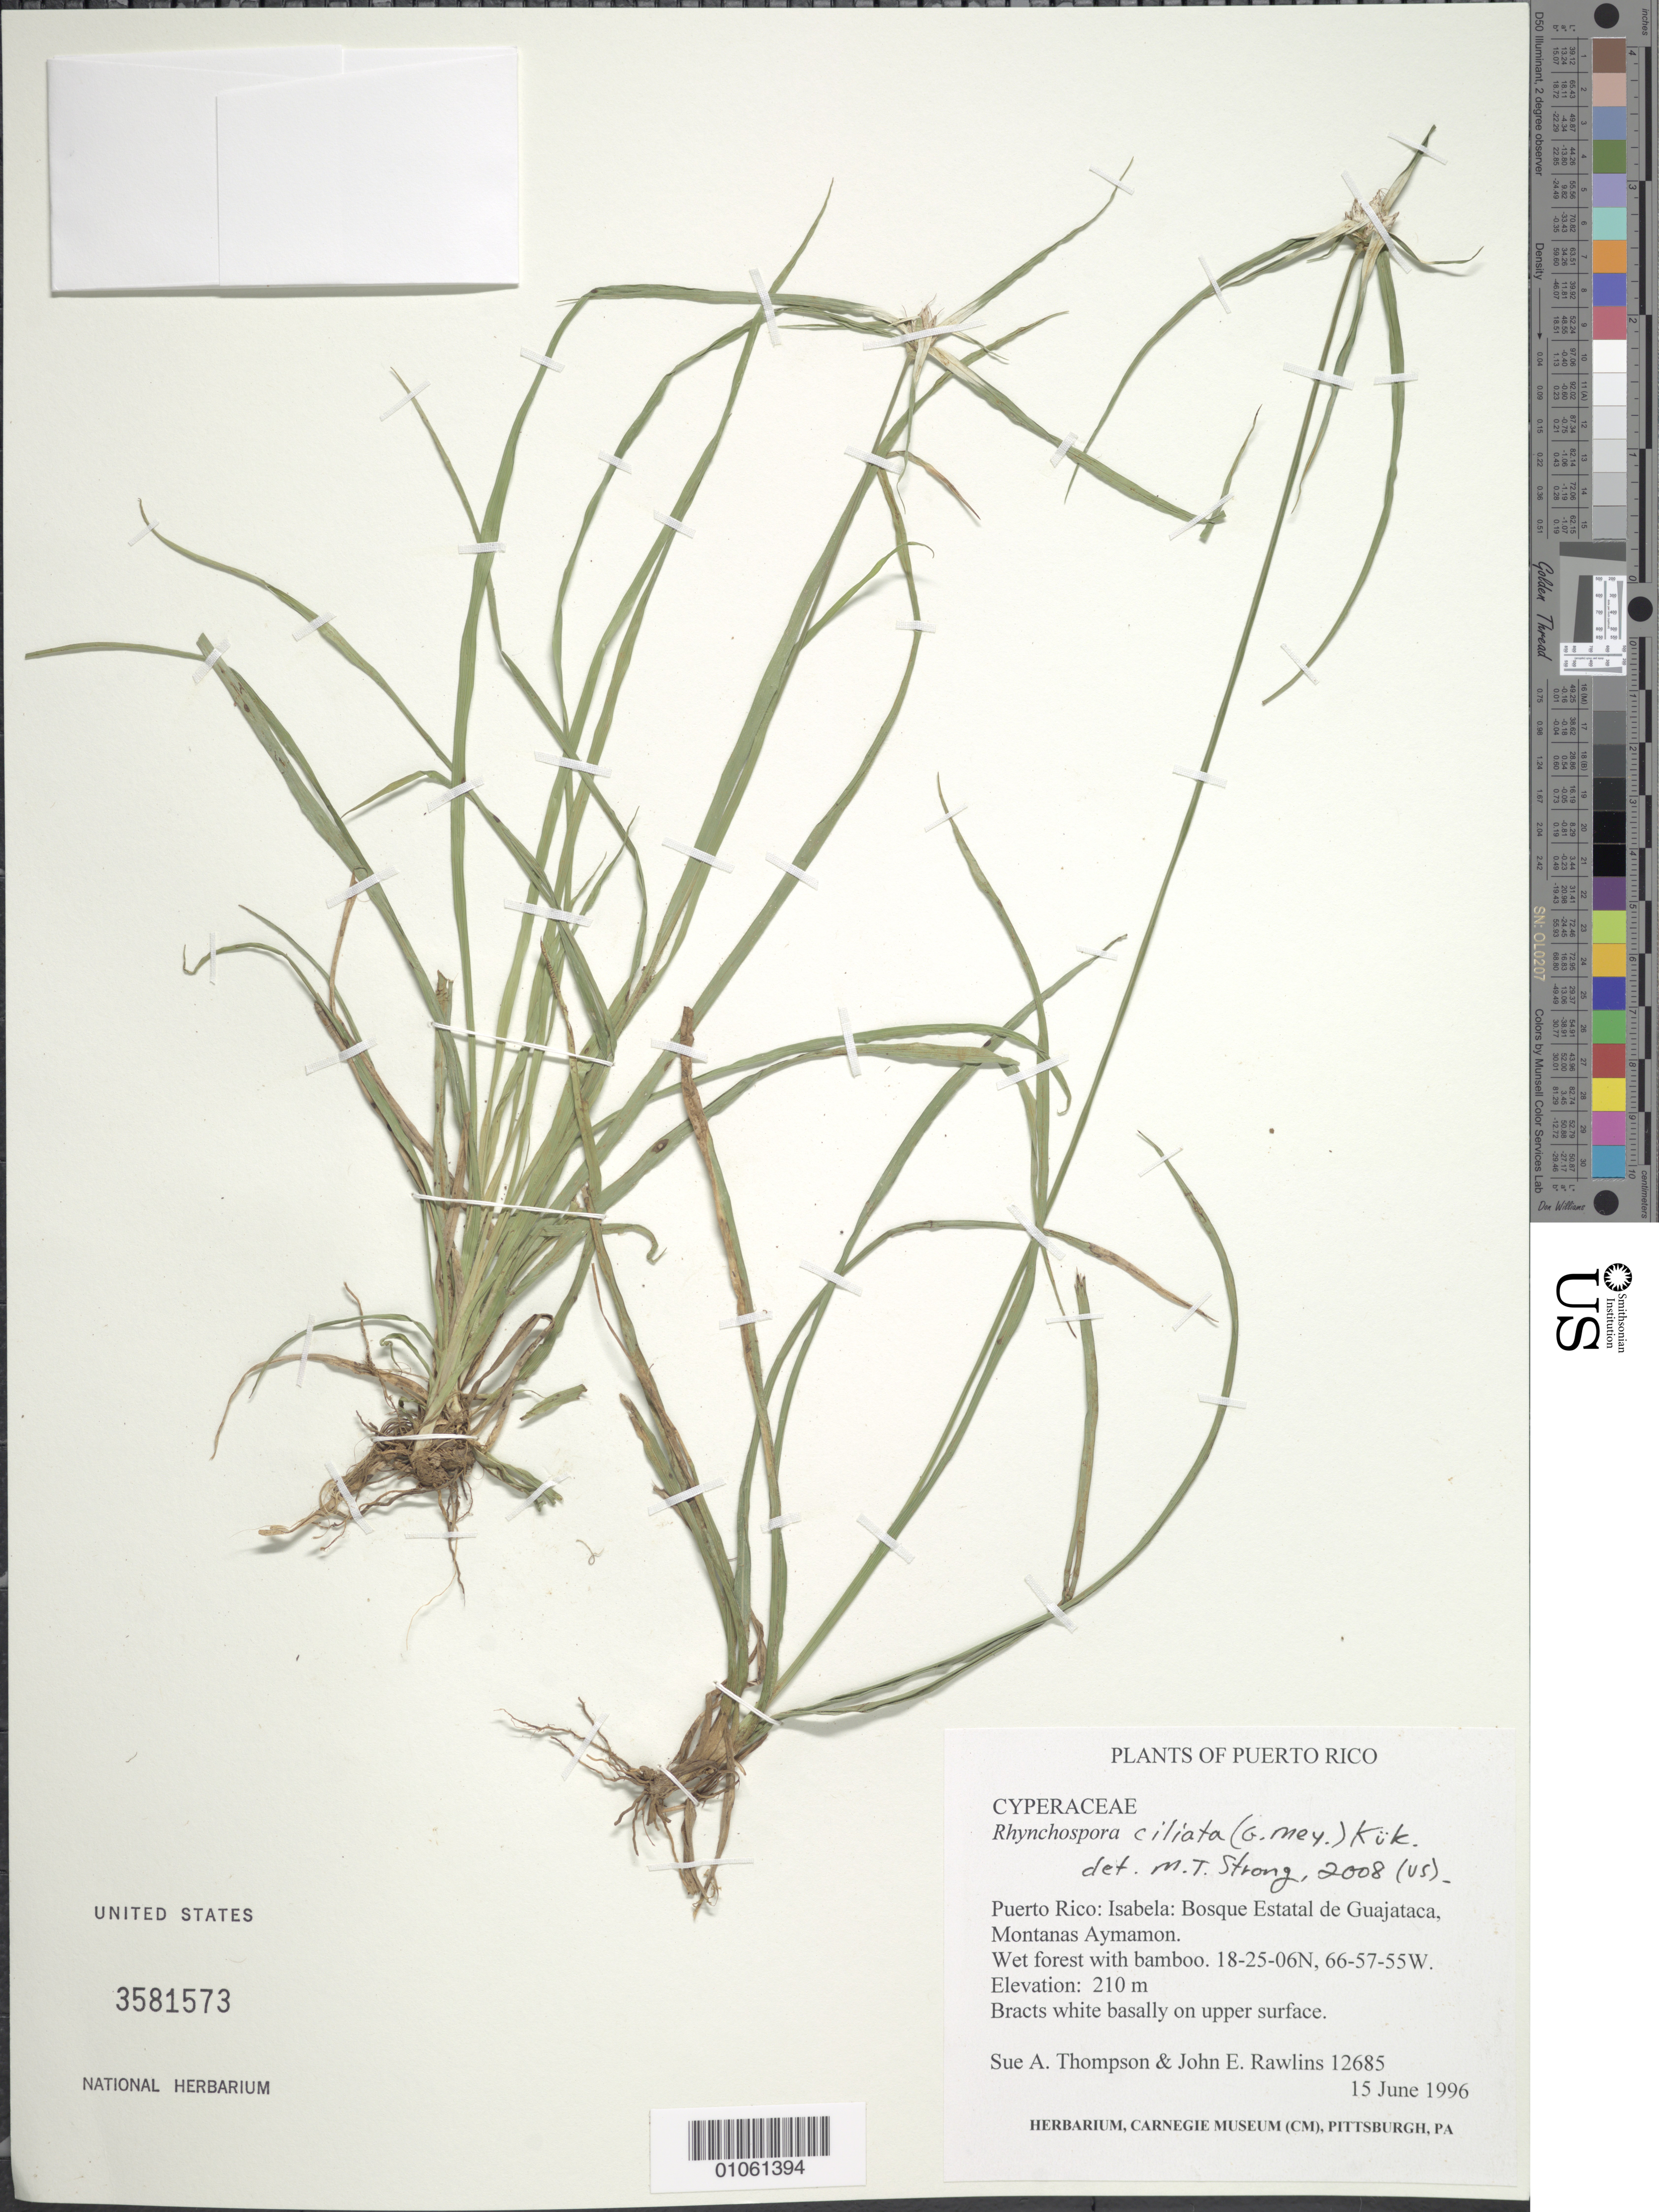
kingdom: Plantae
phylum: Tracheophyta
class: Liliopsida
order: Poales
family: Cyperaceae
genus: Rhynchospora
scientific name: Rhynchospora ciliata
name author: (G. Mey.) Kük.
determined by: Strong, M. T., (US), Smithsonian Institution - National Museum of Natural History (UNITED STATES)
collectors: S. A. Thompson & J. Rawlins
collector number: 12685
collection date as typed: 15 Jun 1996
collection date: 1996-06-15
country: Puerto Rico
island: Puerto Rico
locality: Isabela, Bosque Estatal de Guajataca, Montanas Aymamon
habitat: Wet forest with bamboo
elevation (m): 210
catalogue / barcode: US 3581573